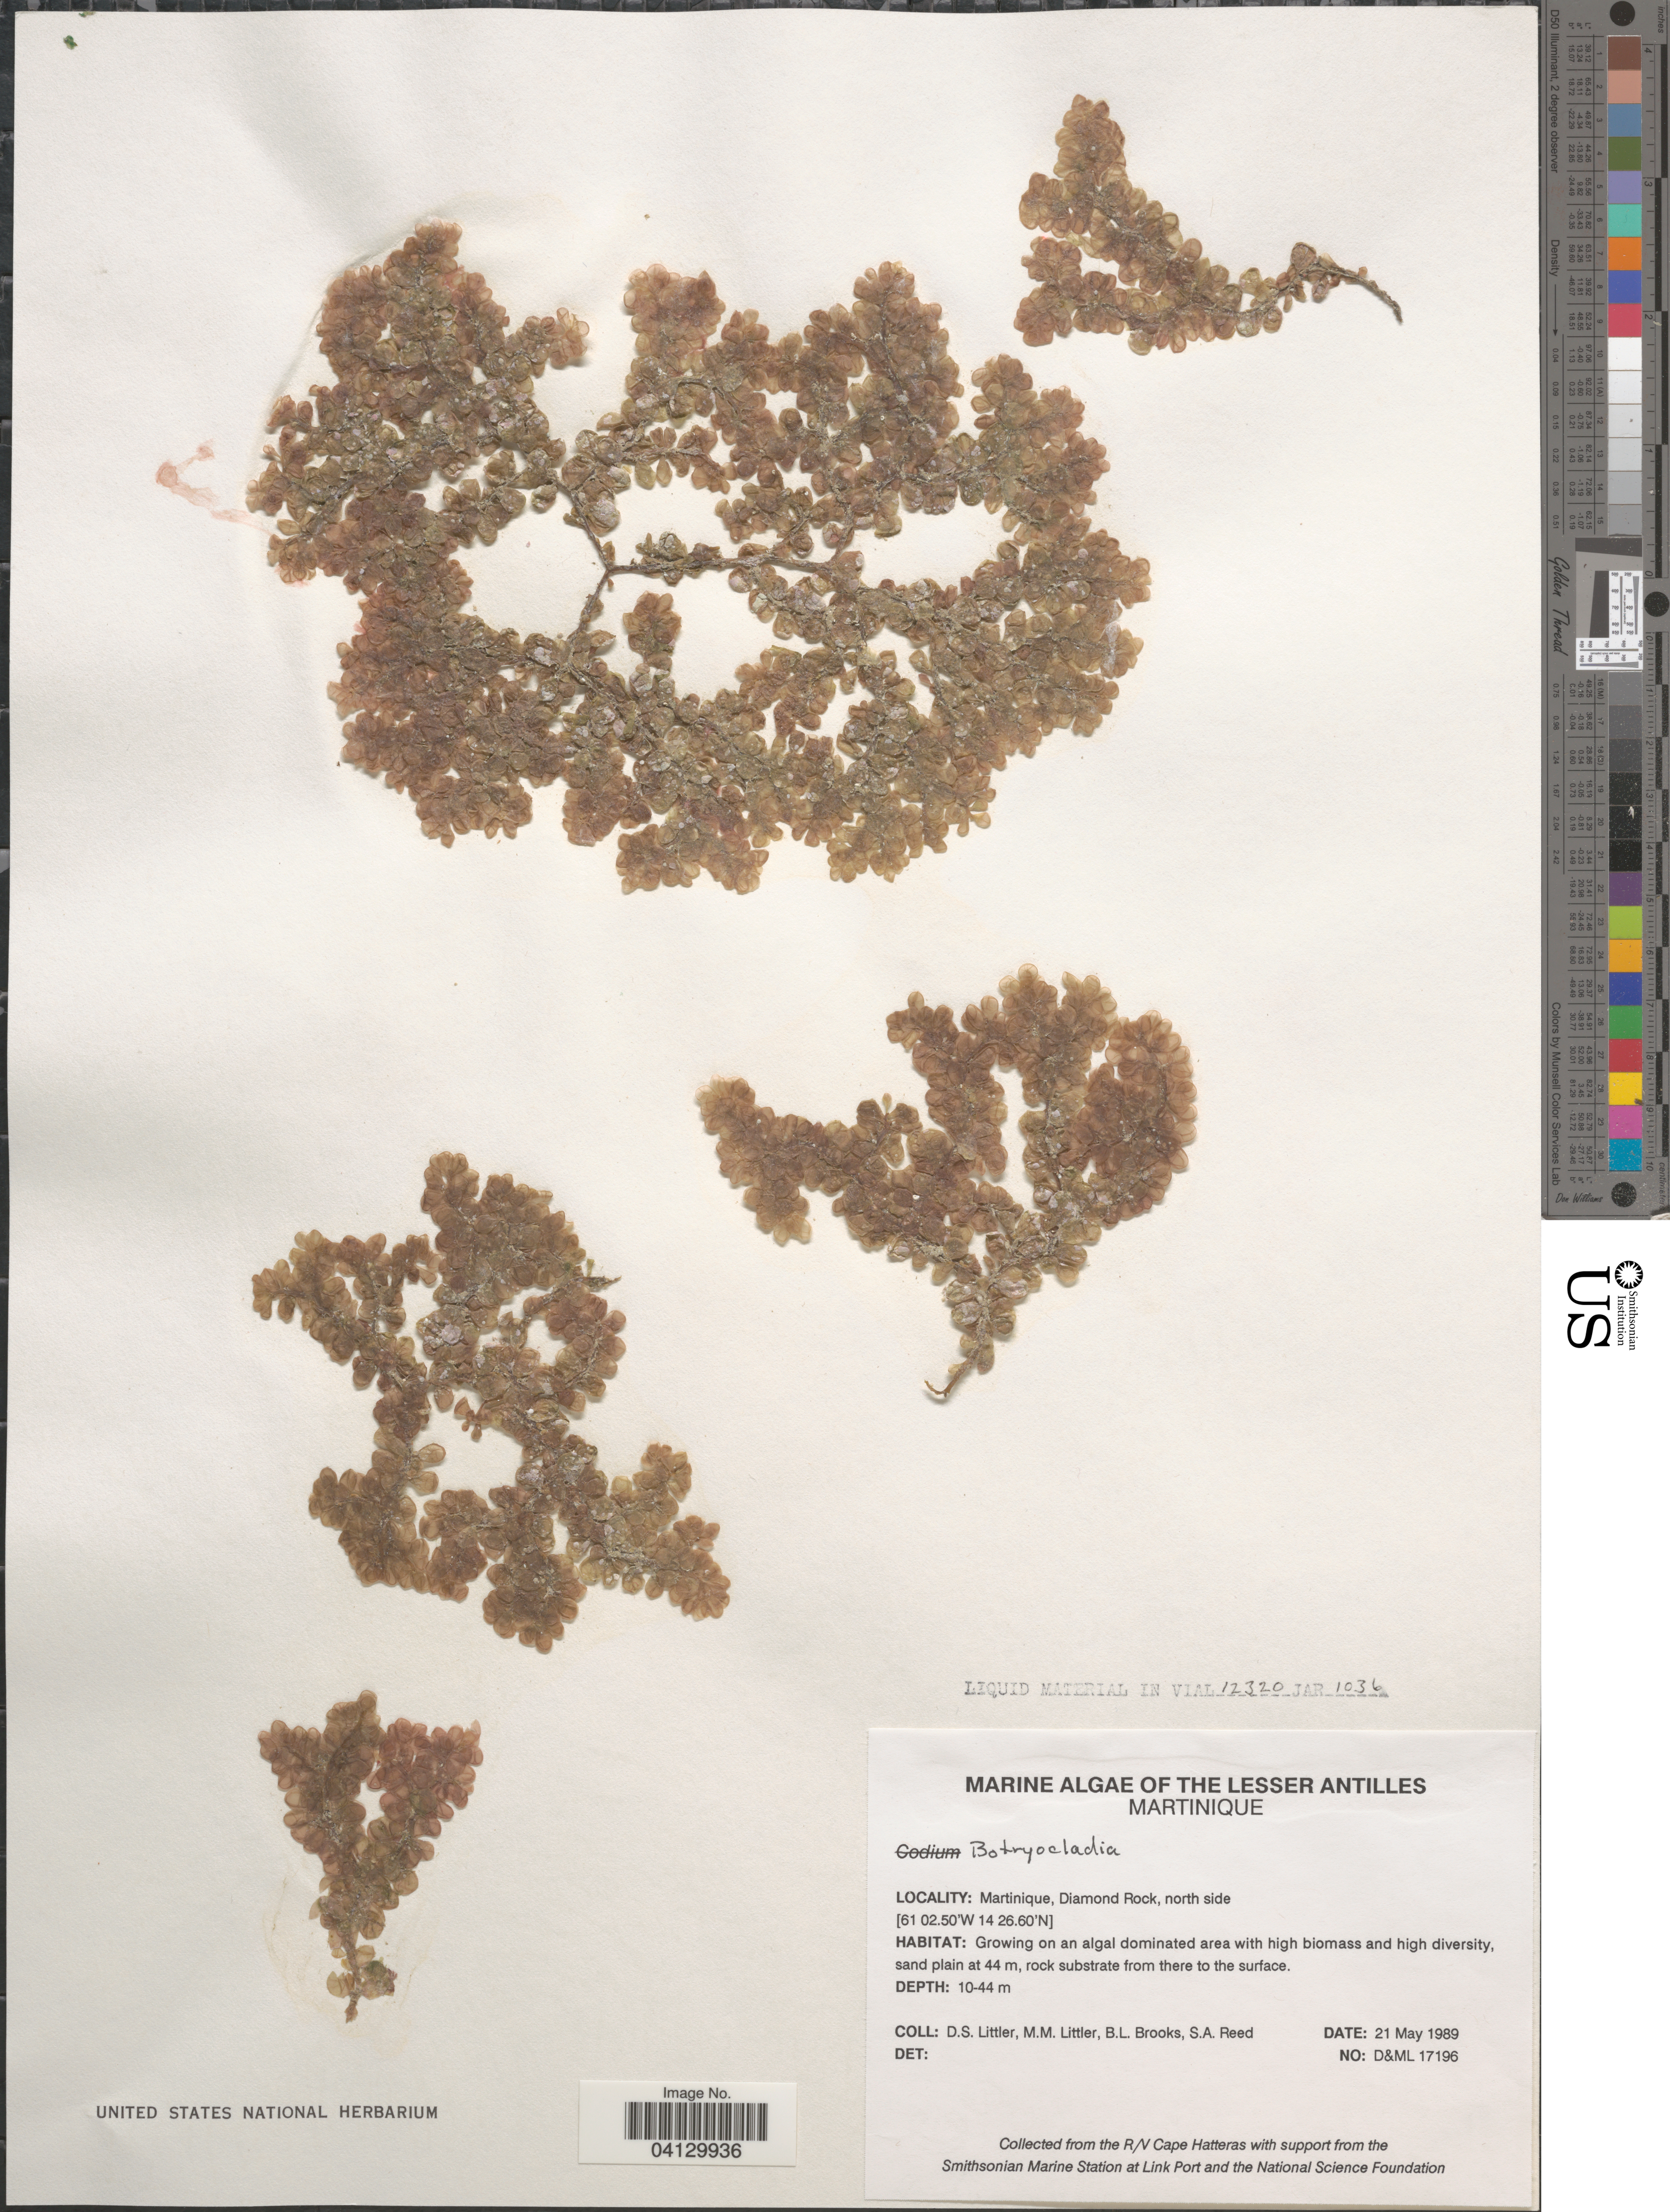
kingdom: Plantae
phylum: Rhodophyta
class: Florideophyceae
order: Rhodymeniales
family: Rhodymeniaceae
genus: Botryocladia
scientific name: Botryocladia occidentalis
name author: (Børgesen) Kylin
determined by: Ballantine, D. L.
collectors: D. S. Littler, B. Brooks & S. Reed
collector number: D&ML17196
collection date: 1989-05-21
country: Martinique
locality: Lesser Antilles. Diamond Rock, north side.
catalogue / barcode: US 328797